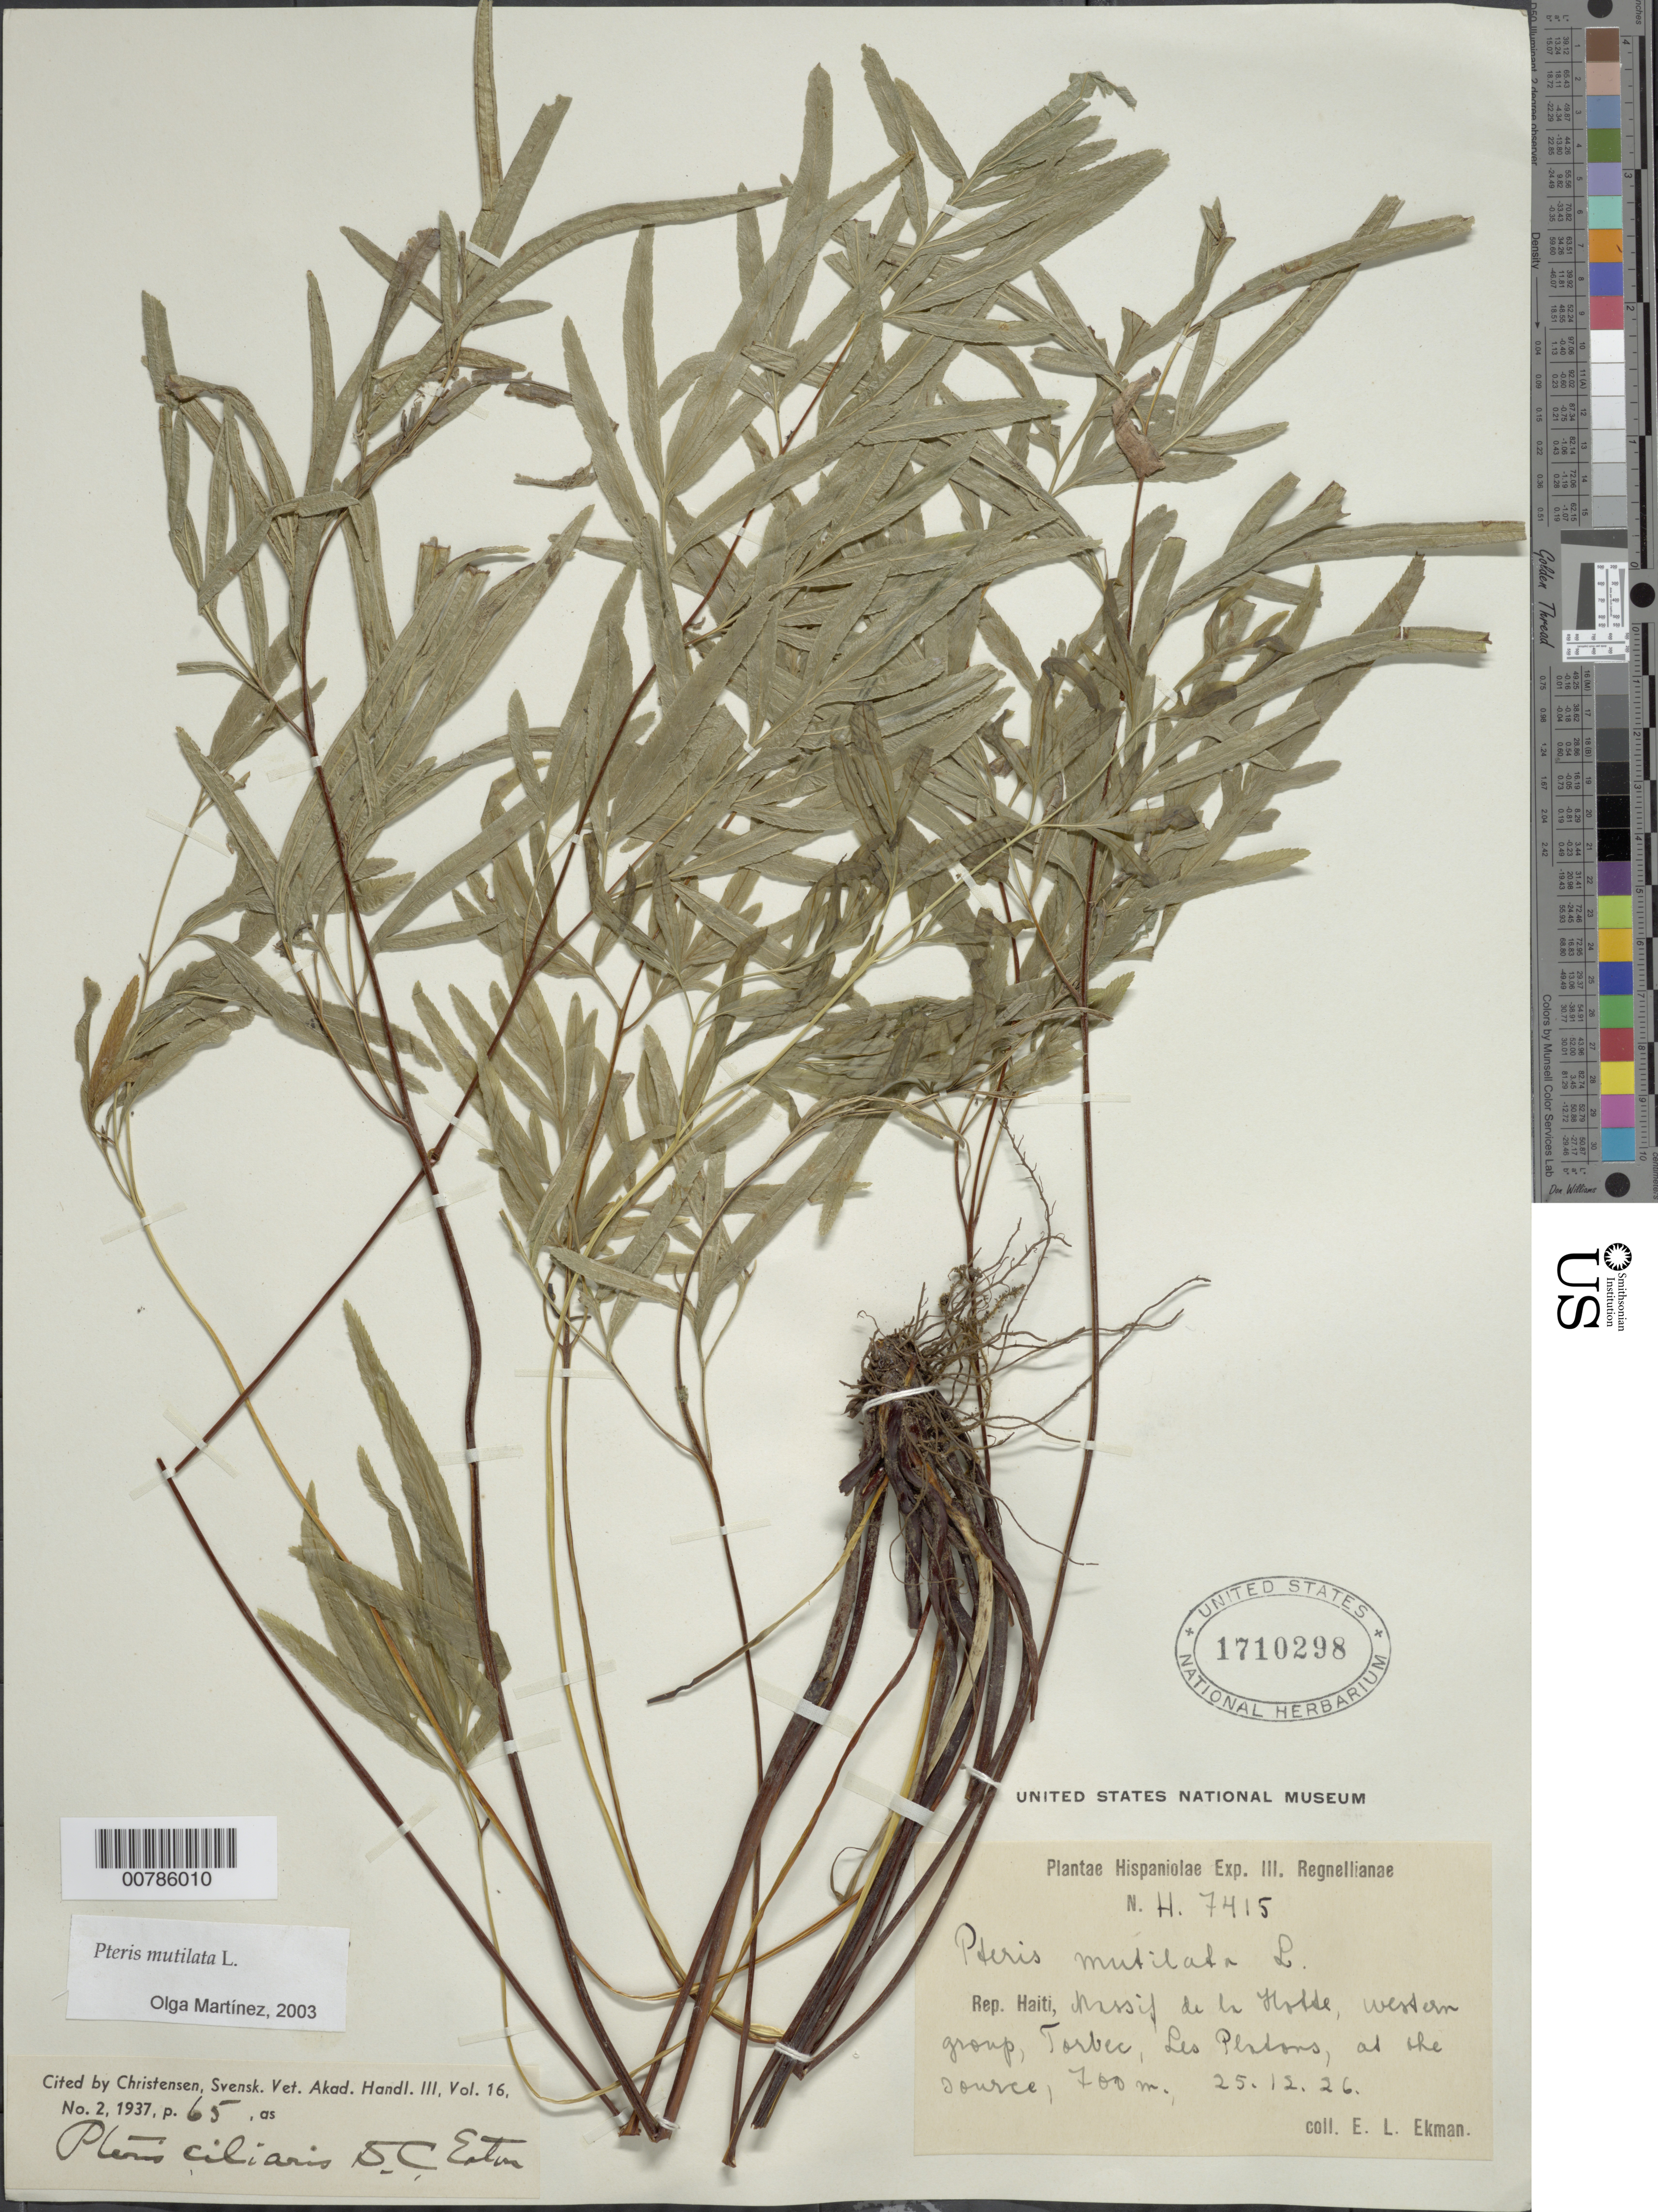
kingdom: Plantae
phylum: Tracheophyta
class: Polypodiopsida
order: Polypodiales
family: Pteridaceae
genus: Pteris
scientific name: Pteris mutilata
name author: L.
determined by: Martínez, O.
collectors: E. L. Ekman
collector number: H 7415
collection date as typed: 25 Dec 1926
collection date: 1926-12-25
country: Haiti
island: Hispaniola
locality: Massif de la Hotte, western group, Torbec, Les Platons, at the source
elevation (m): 700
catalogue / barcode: US 1710298